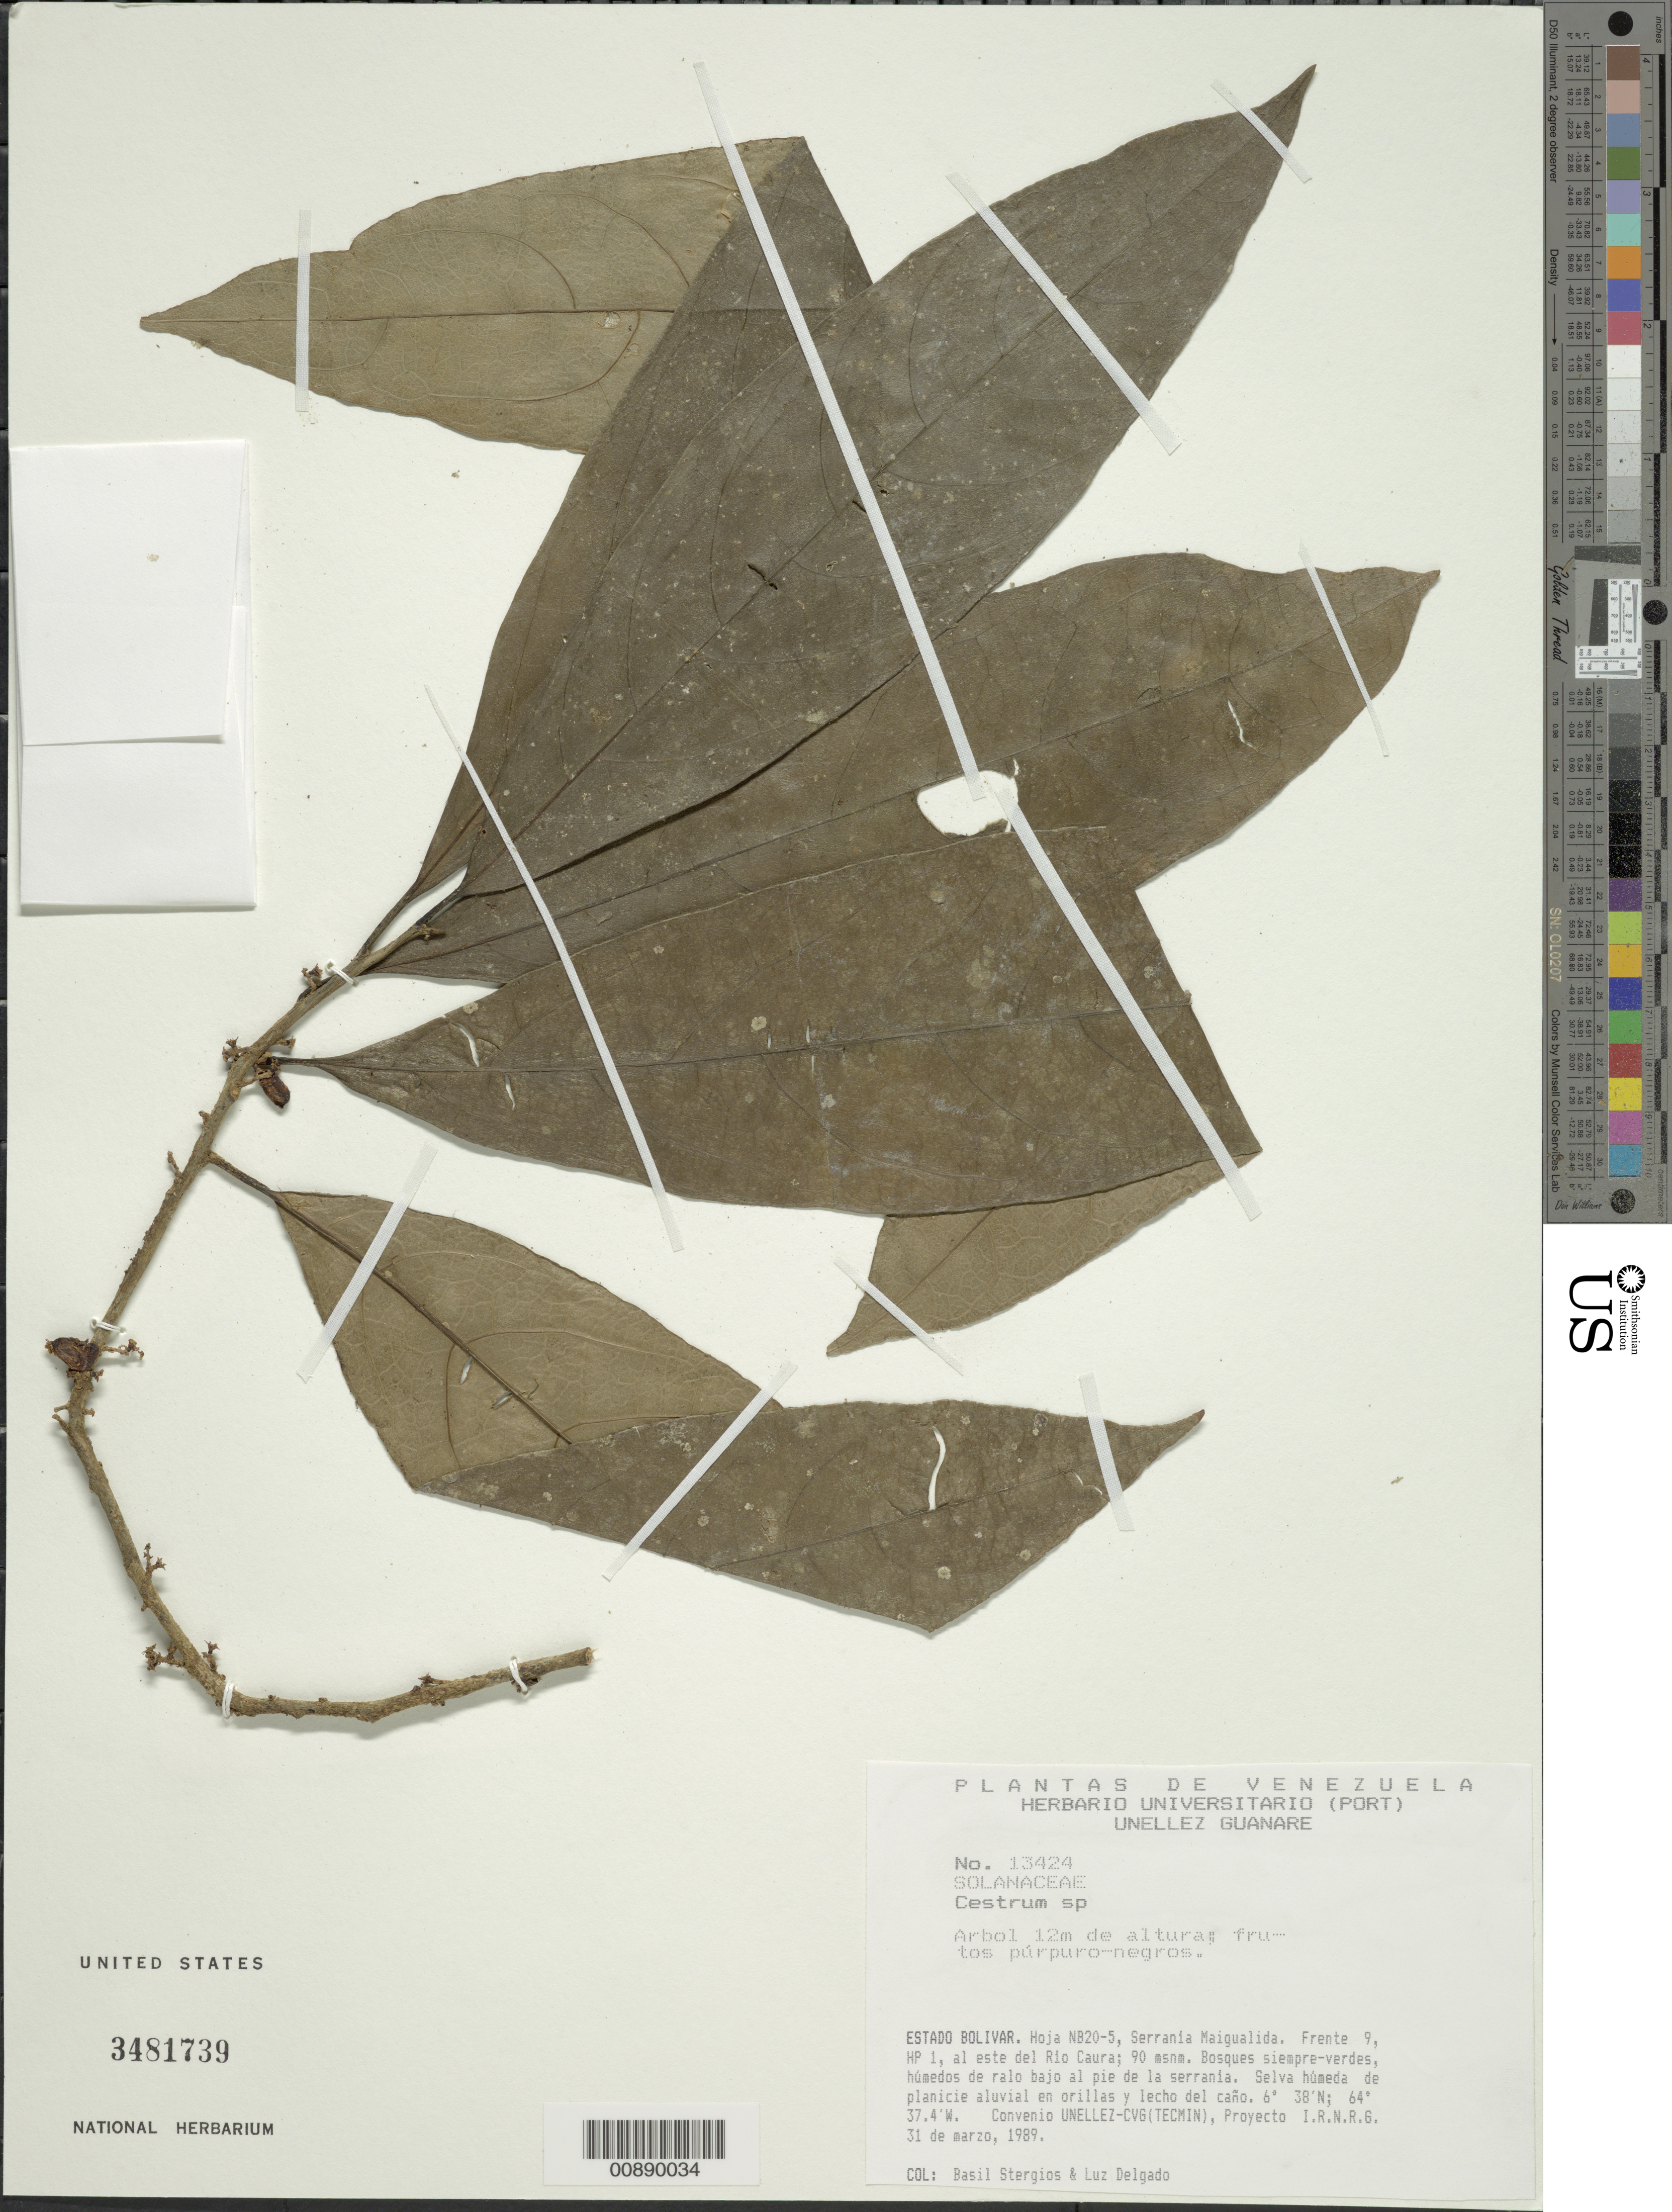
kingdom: Plantae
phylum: Tracheophyta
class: Magnoliopsida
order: Solanales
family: Solanaceae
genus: Cestrum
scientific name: Cestrum sp.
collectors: B. G. Stergios & L. Delgado V.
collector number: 13424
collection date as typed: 31-Mar-89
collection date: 1989-03-31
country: Venezuela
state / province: Bolívar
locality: Serrania Maigualida, E del río Caura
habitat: Bosques siempre verdes humedos de ralo bajo al pié de la serrania; selva húmeda de planicie aluvial en orillas y lecho del caño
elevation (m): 90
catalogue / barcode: US 3481739